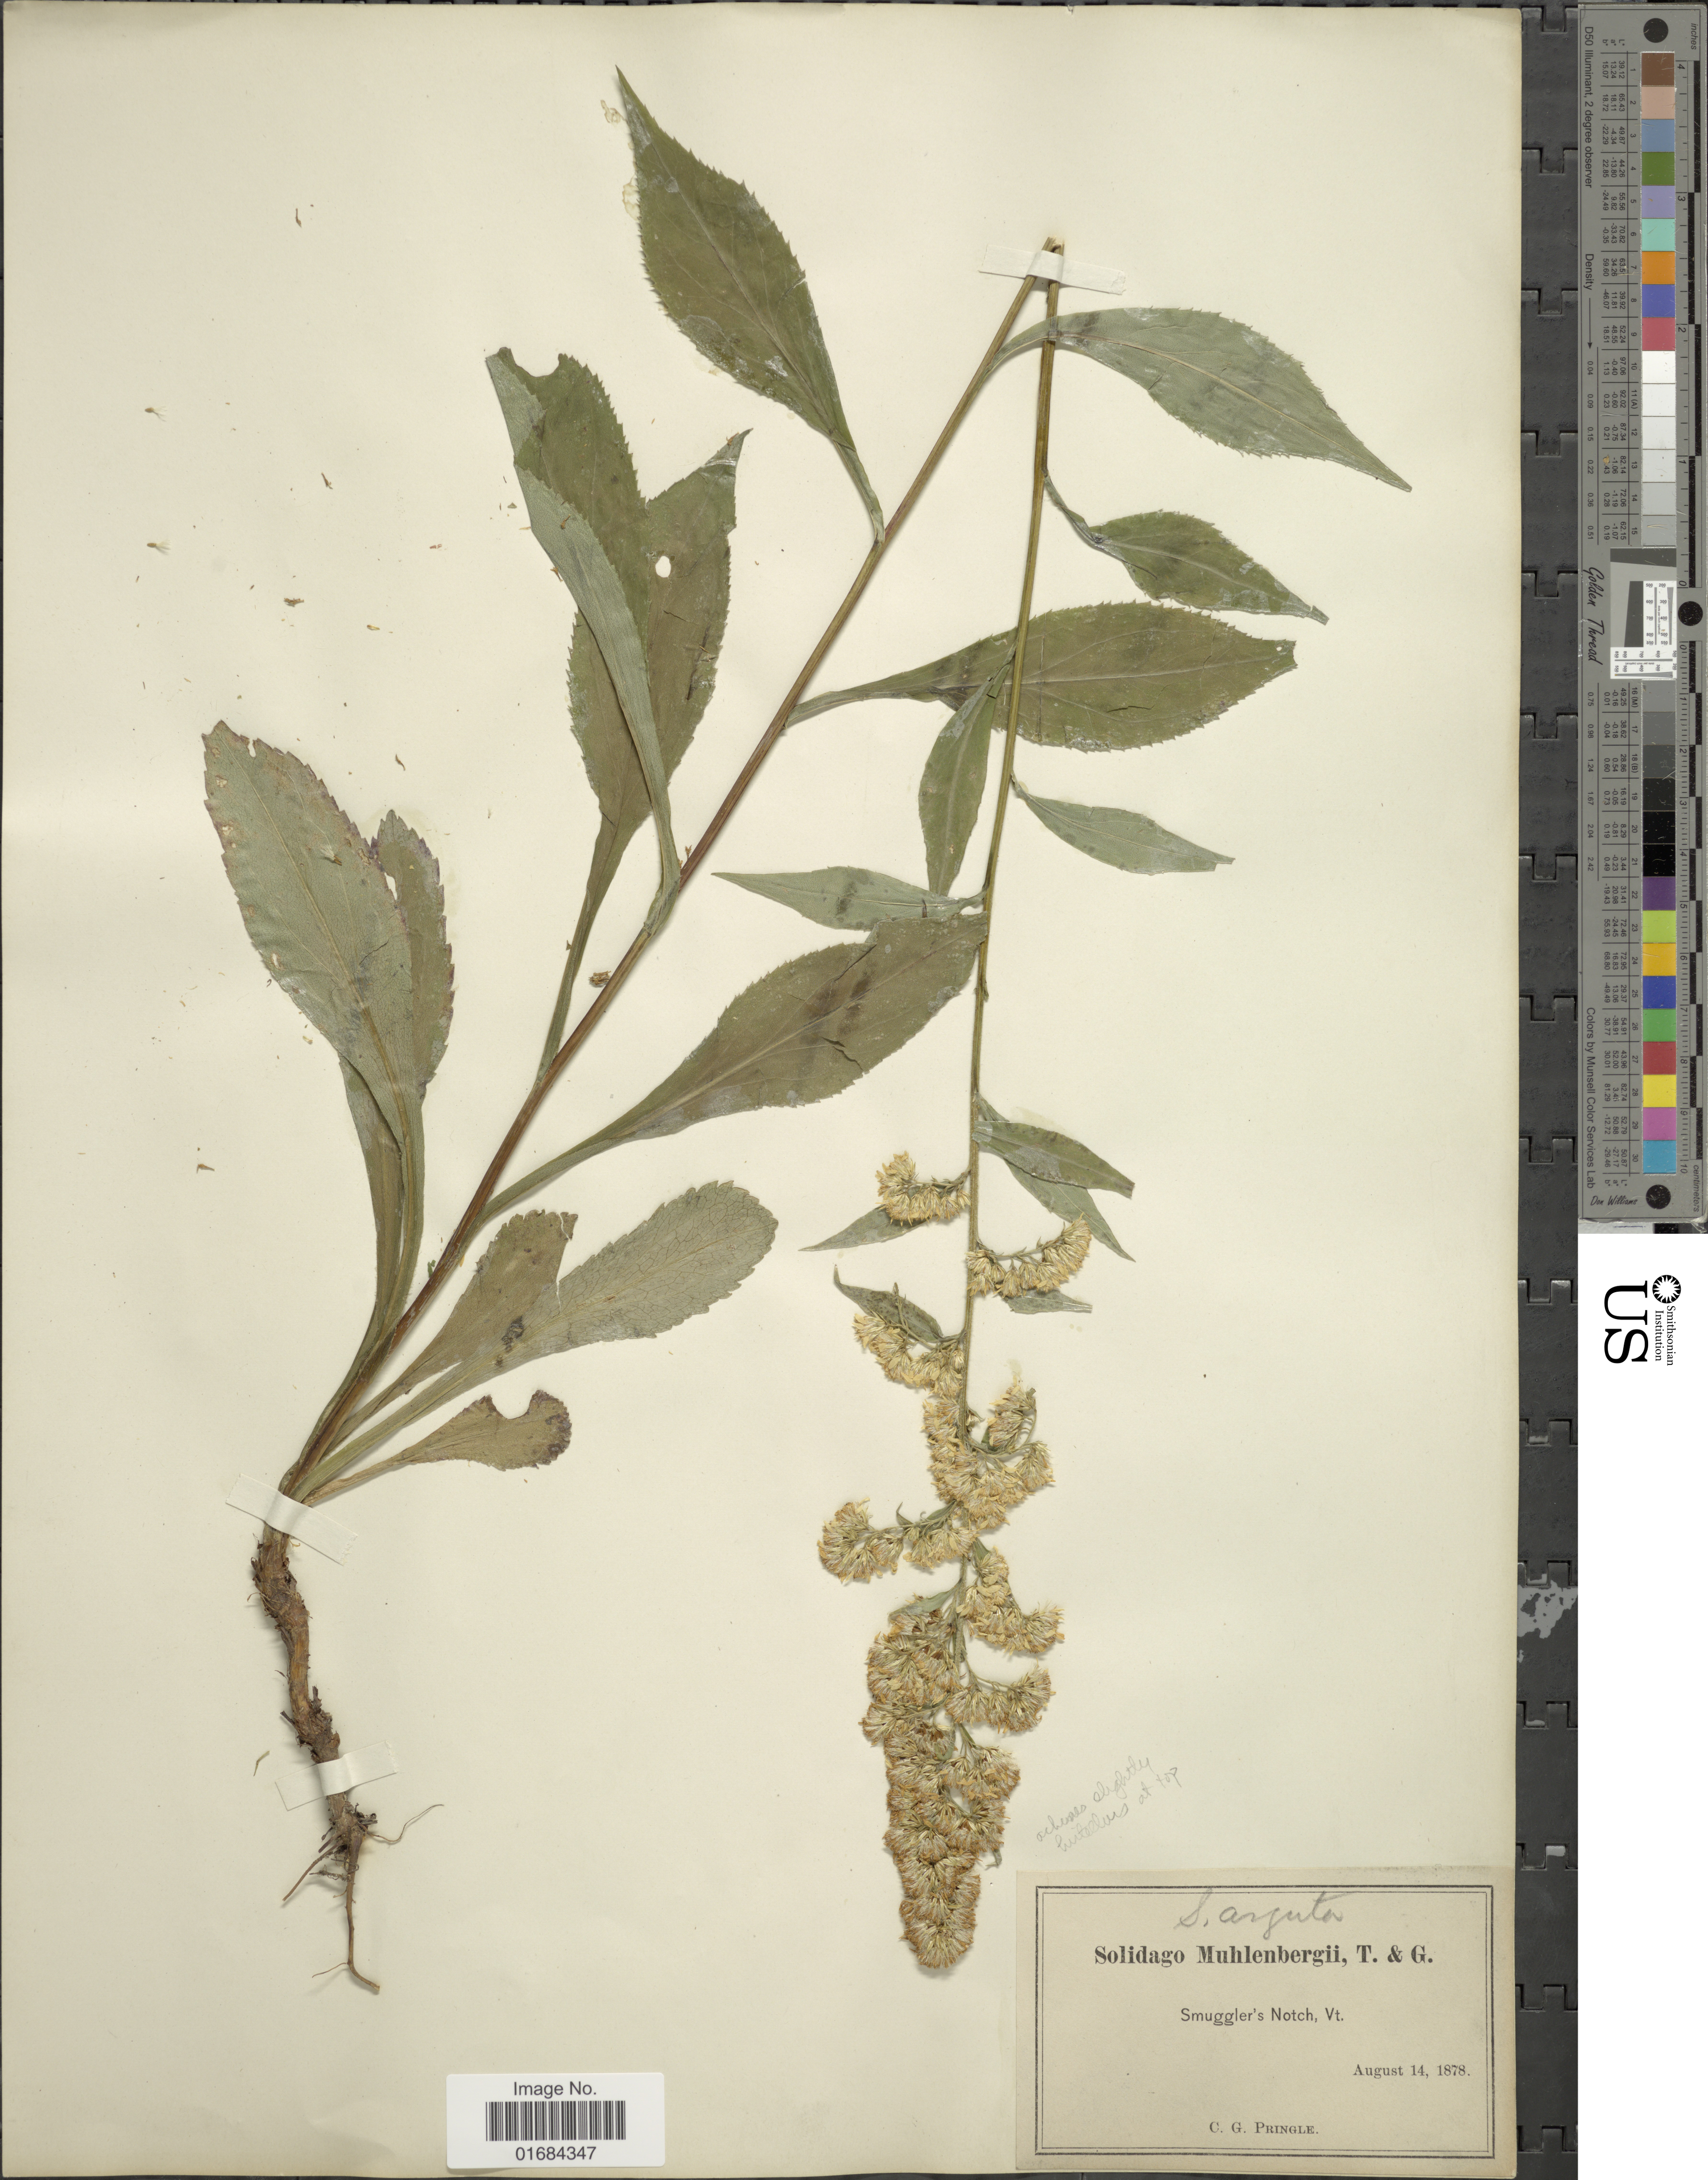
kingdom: Plantae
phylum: Tracheophyta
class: Magnoliopsida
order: Asterales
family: Asteraceae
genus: Solidago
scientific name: Solidago arguta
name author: Aiton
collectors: C. G. Pringle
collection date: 1878-08-14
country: United States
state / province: Vermont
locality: Smuggler's Notch.